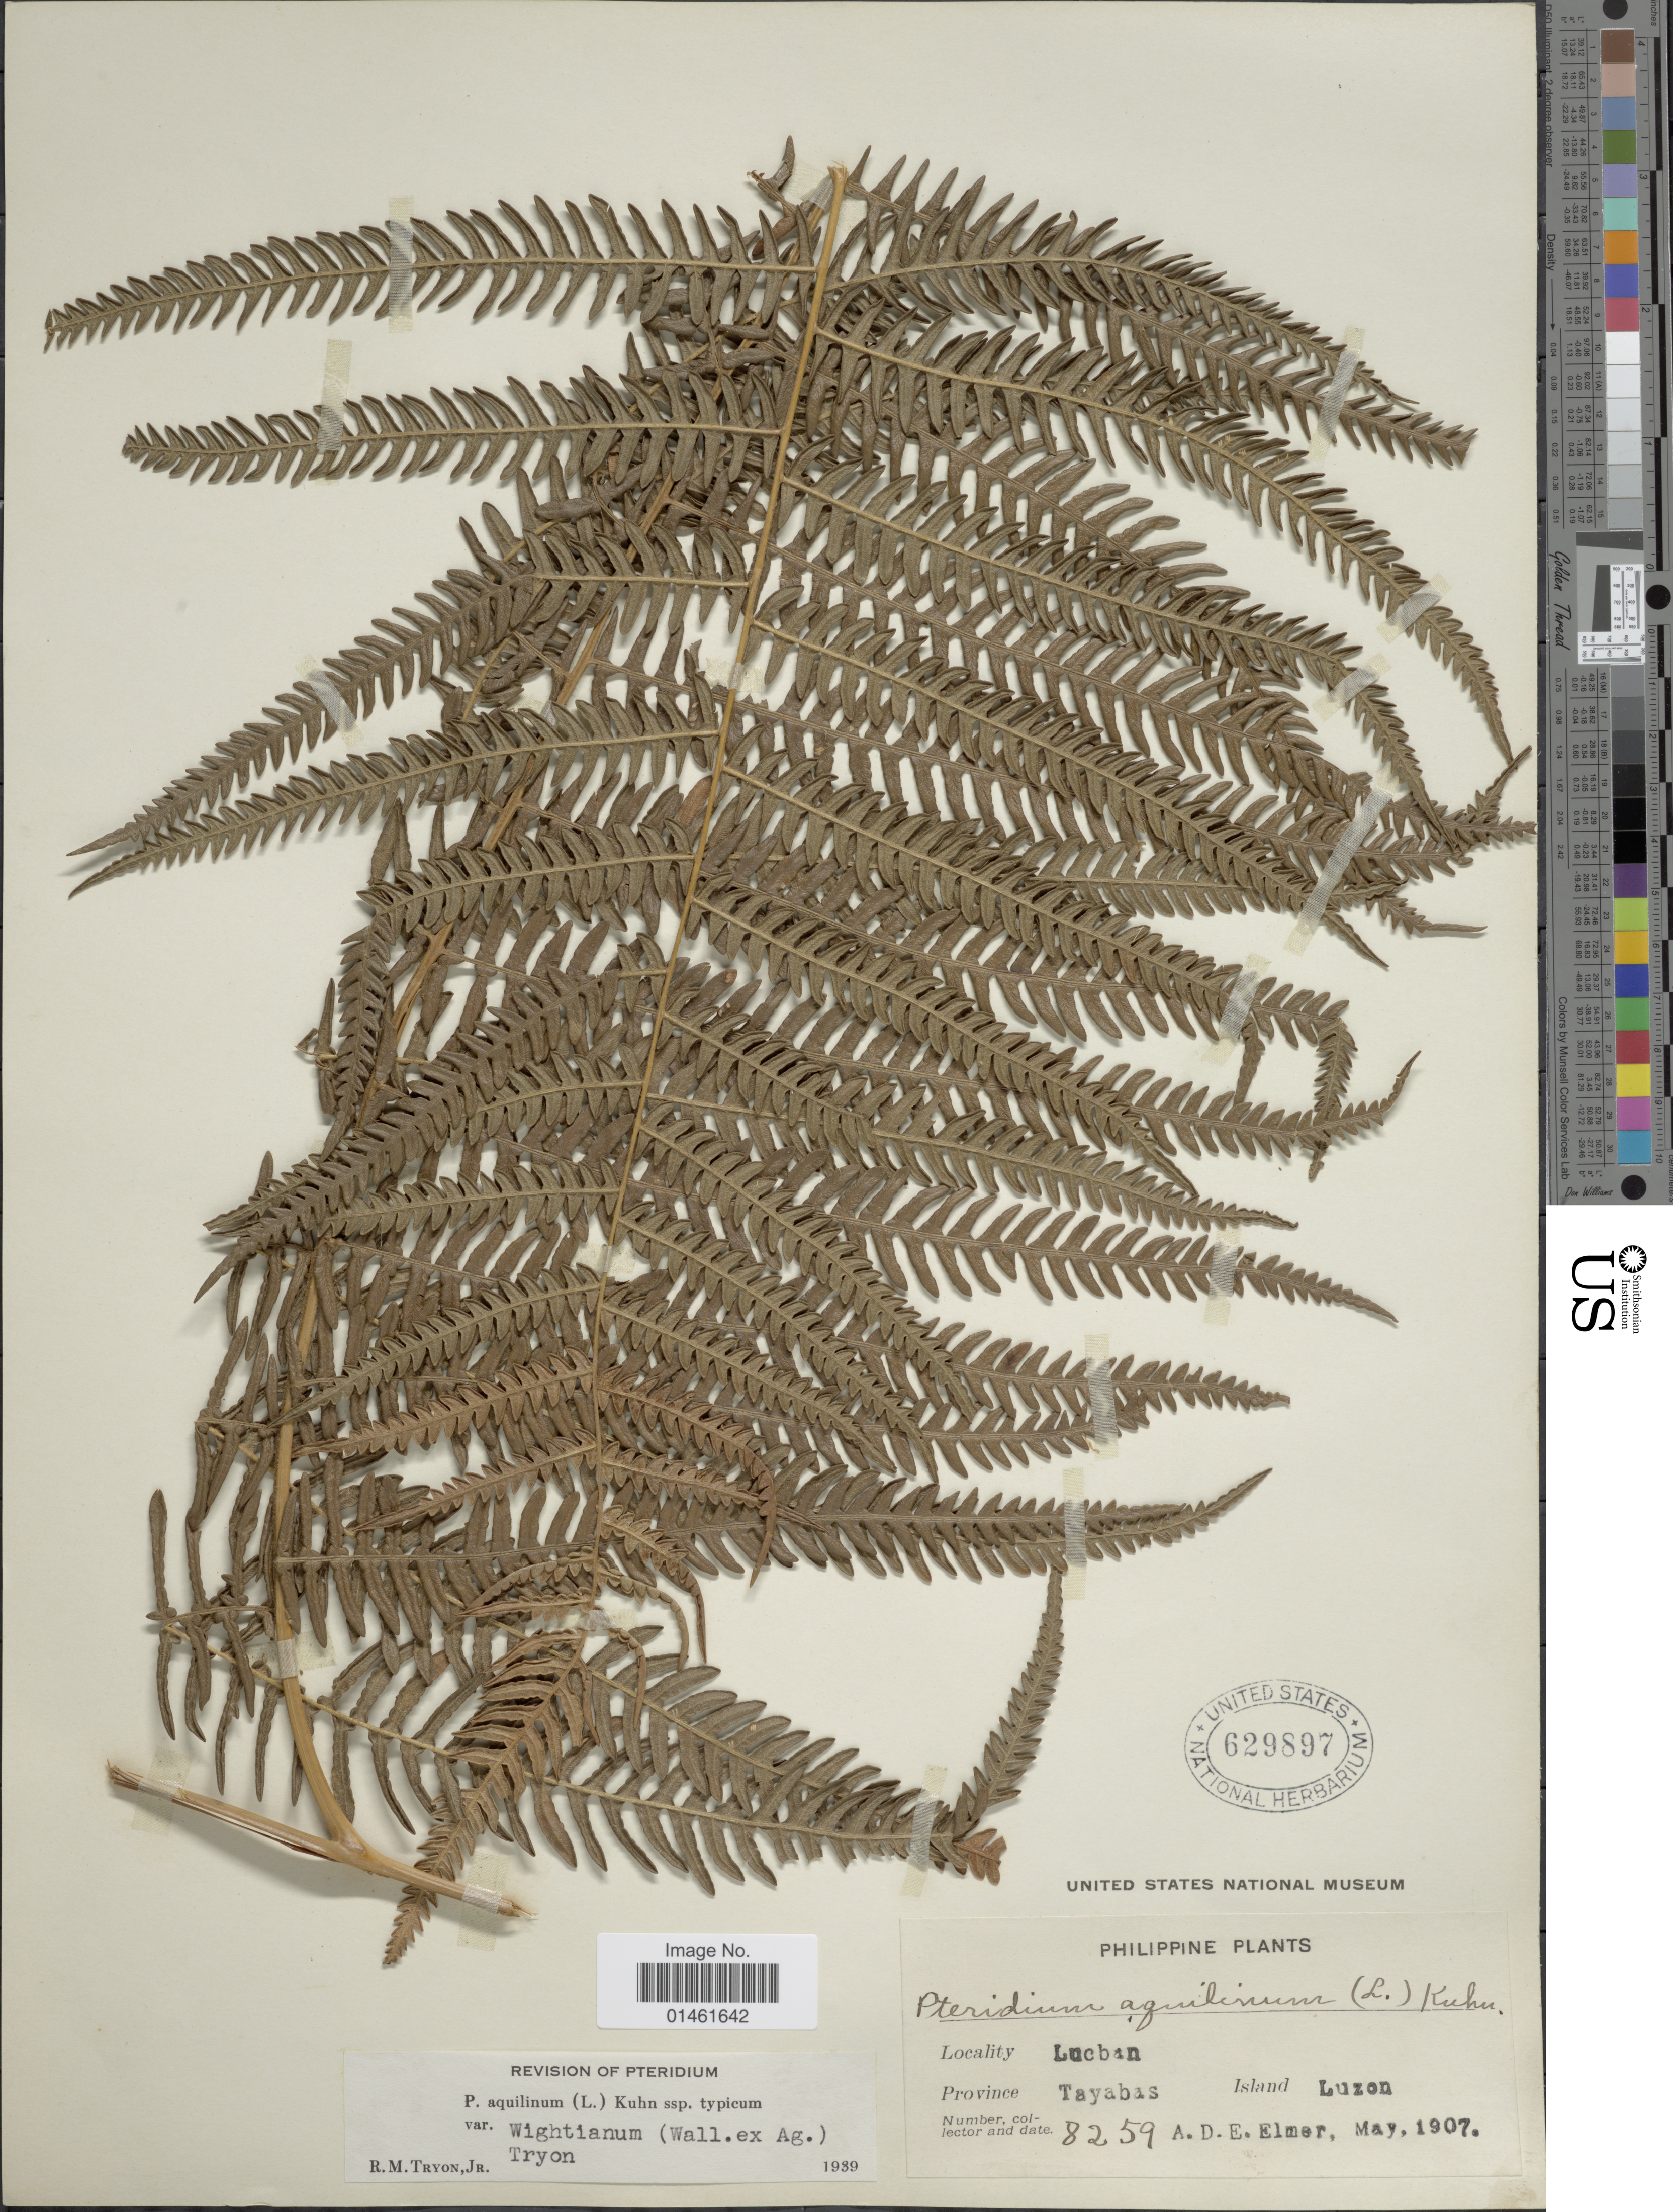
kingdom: Plantae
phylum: Tracheophyta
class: Polypodiopsida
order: Polypodiales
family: Dennstaedtiaceae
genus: Pteridium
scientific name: Pteridium aquilinum var. wightianum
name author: (J. Agardh) R.M. Tryon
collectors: A. D. E. Elmer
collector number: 8259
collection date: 1907-05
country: Philippines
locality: Lucban, province Tayabas, Island Luzon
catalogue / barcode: US 629897